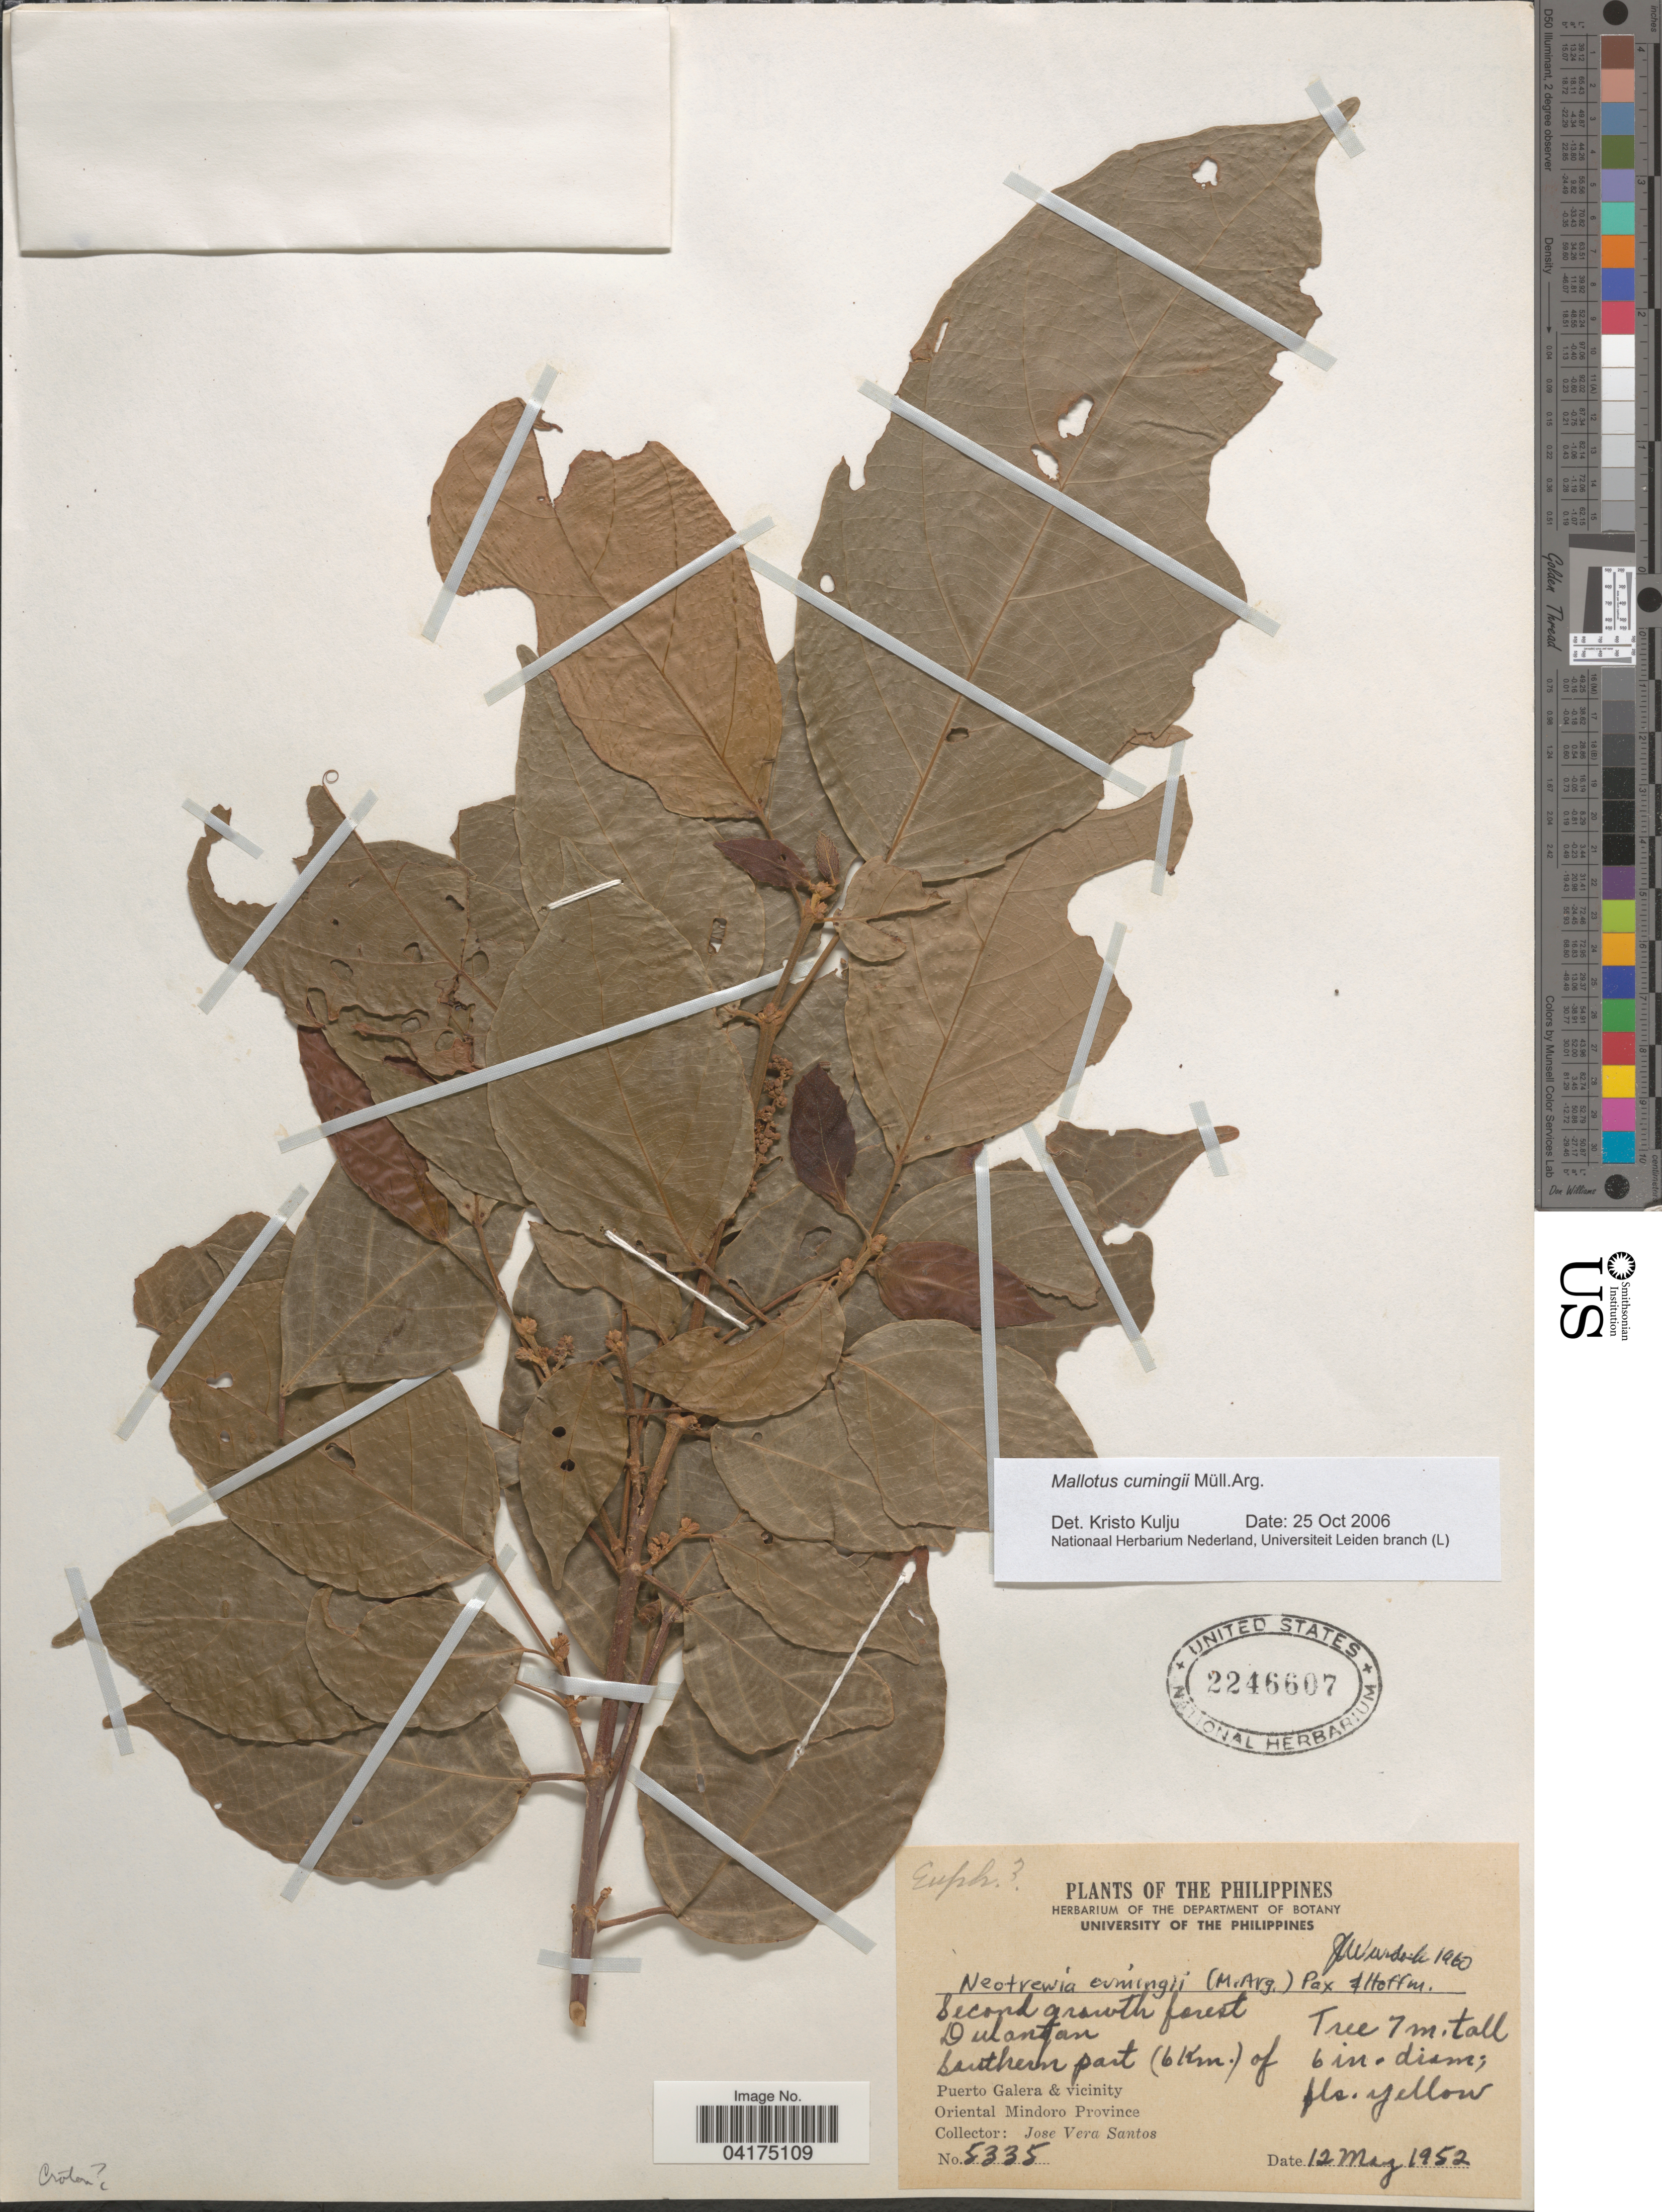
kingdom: Plantae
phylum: Tracheophyta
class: Magnoliopsida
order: Malpighiales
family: Euphorbiaceae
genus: Mallotus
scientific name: Mallotus cumingii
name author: Müll. Arg.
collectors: J. Vera Santos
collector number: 5335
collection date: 1952-05-12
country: Philippines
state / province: Mimaropa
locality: Dulantan Southern part (6Km.) of Puerto Galera & vicinity. Oriental Mindoro Province.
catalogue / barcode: US 2246607